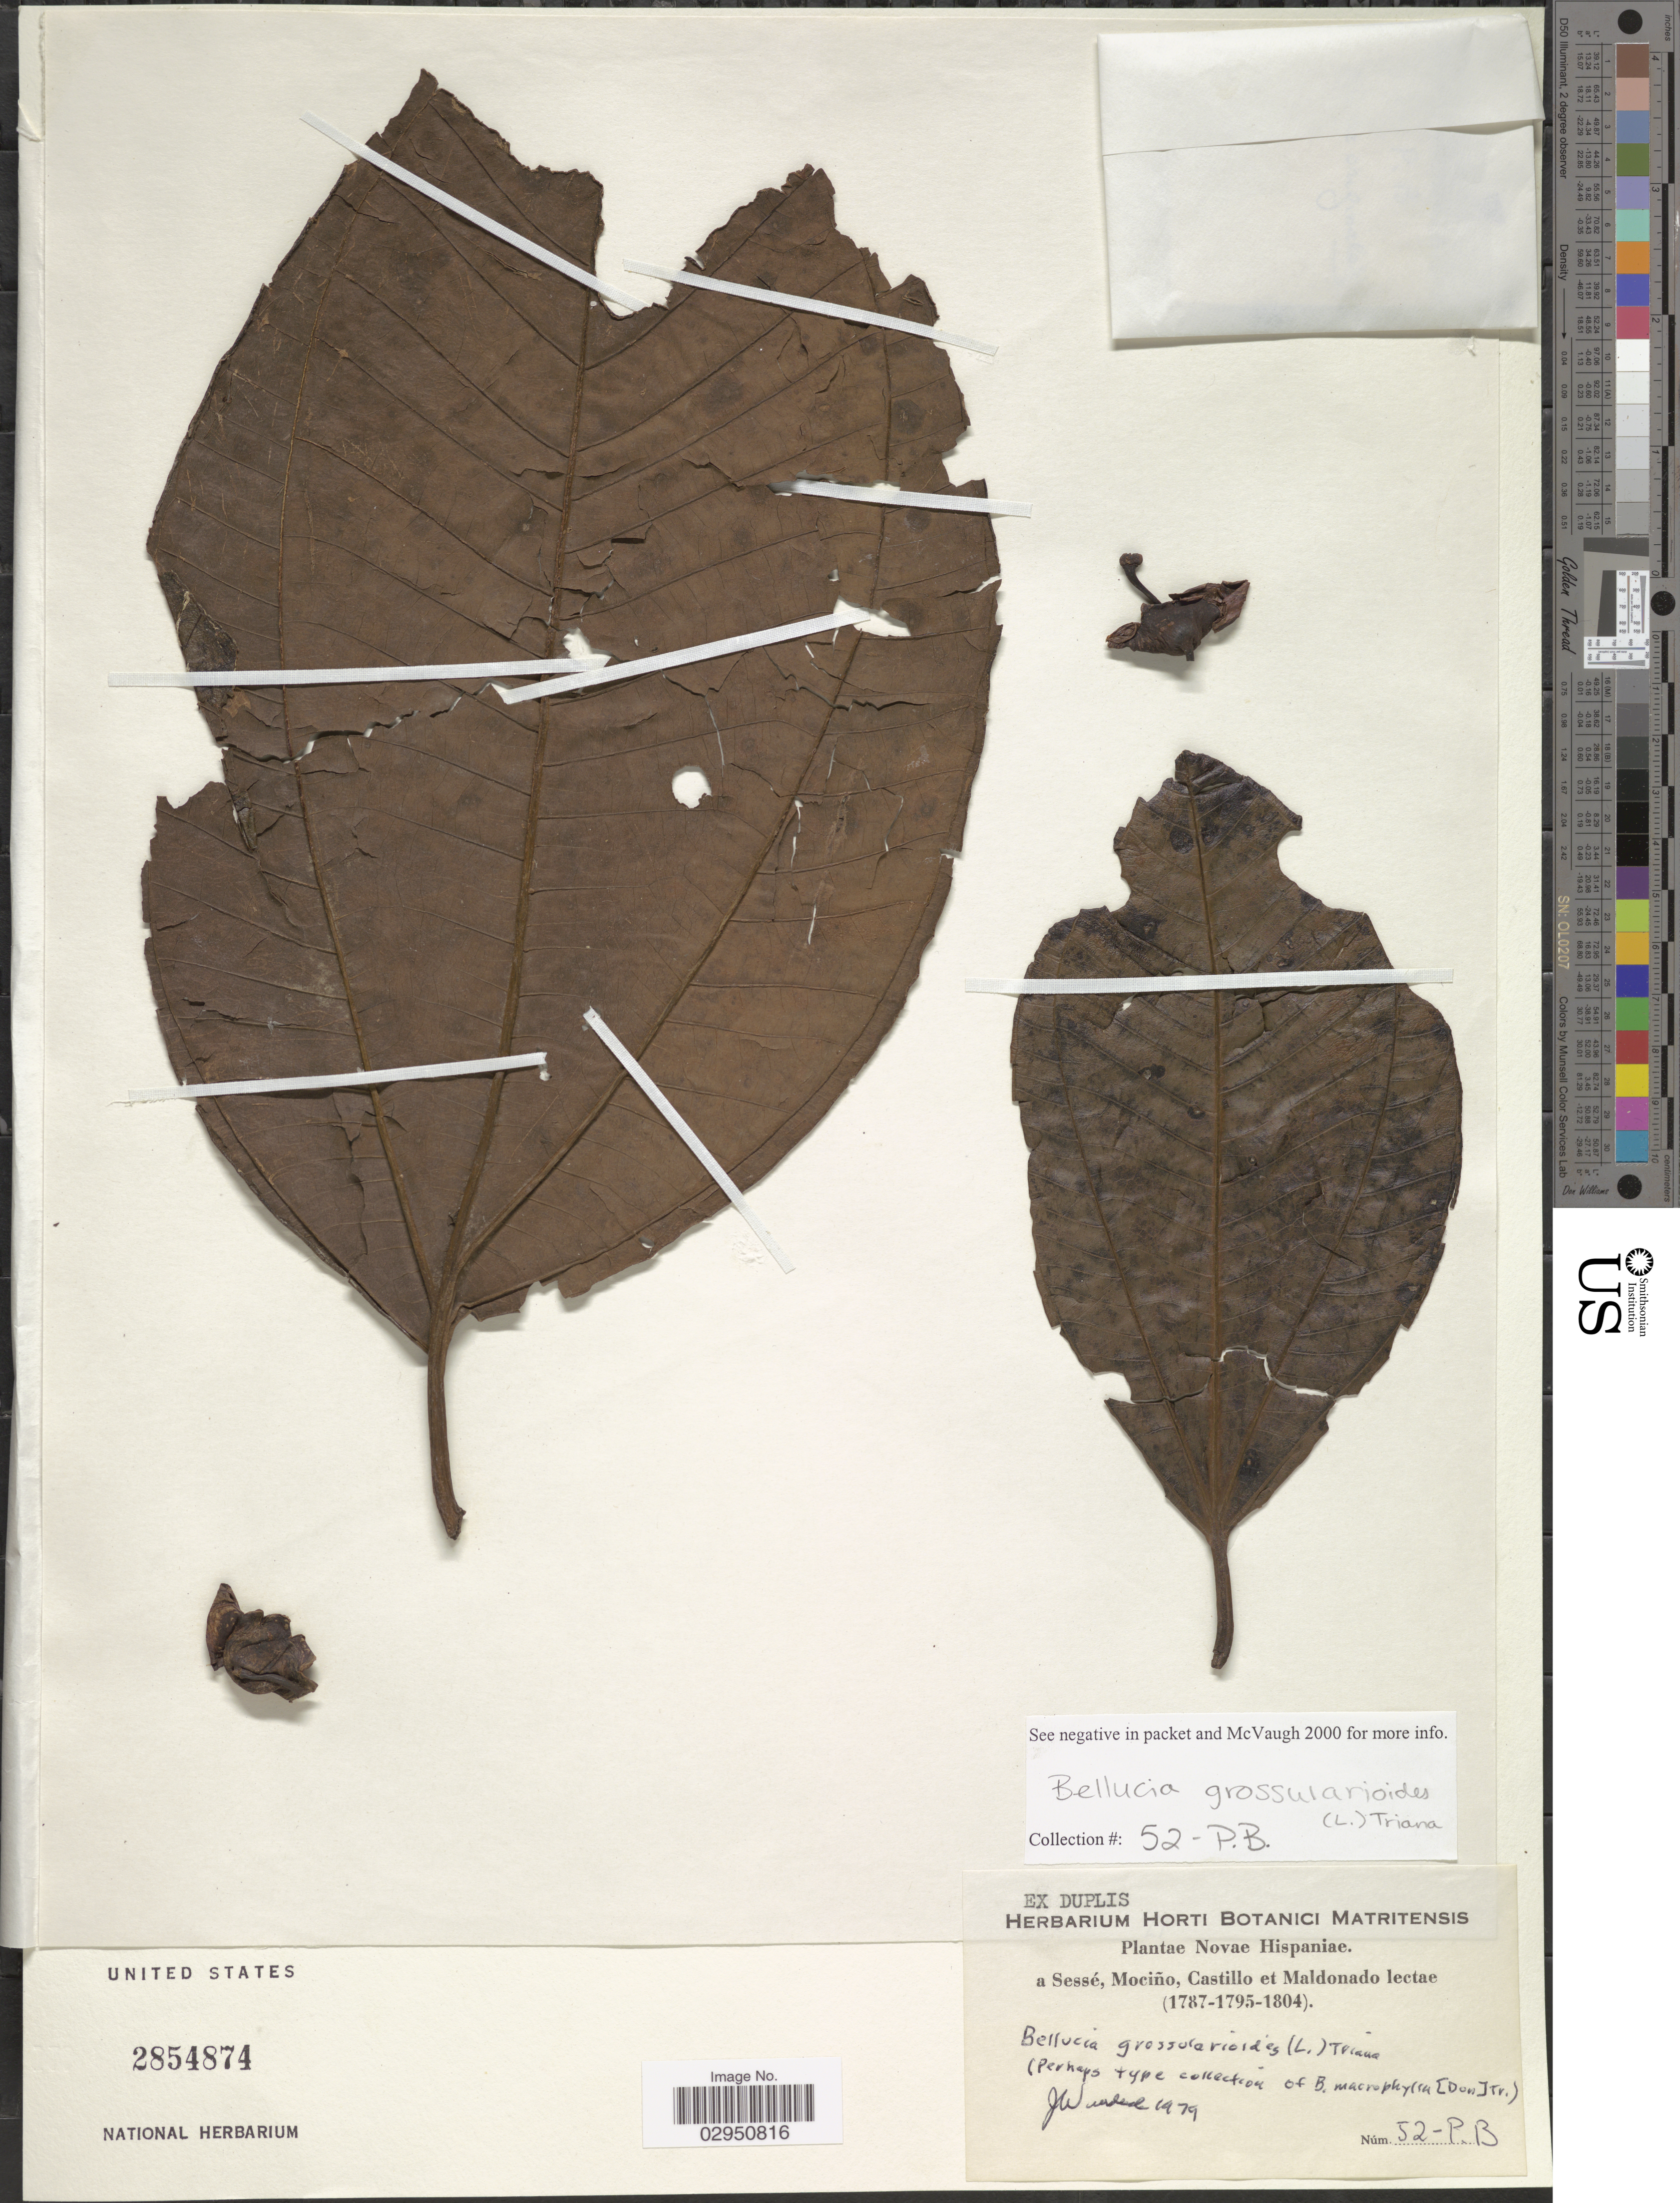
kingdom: Plantae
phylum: Tracheophyta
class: Magnoliopsida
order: Myrtales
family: Melastomataceae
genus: Bellucia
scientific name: Bellucia grossularioides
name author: (L.) Triana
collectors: Sessé, --, Mociño, Castillo, -- & Maldonado, --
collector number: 52-P.B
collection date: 1787/1804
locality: Novae Hispaniae.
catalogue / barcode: US 2854874